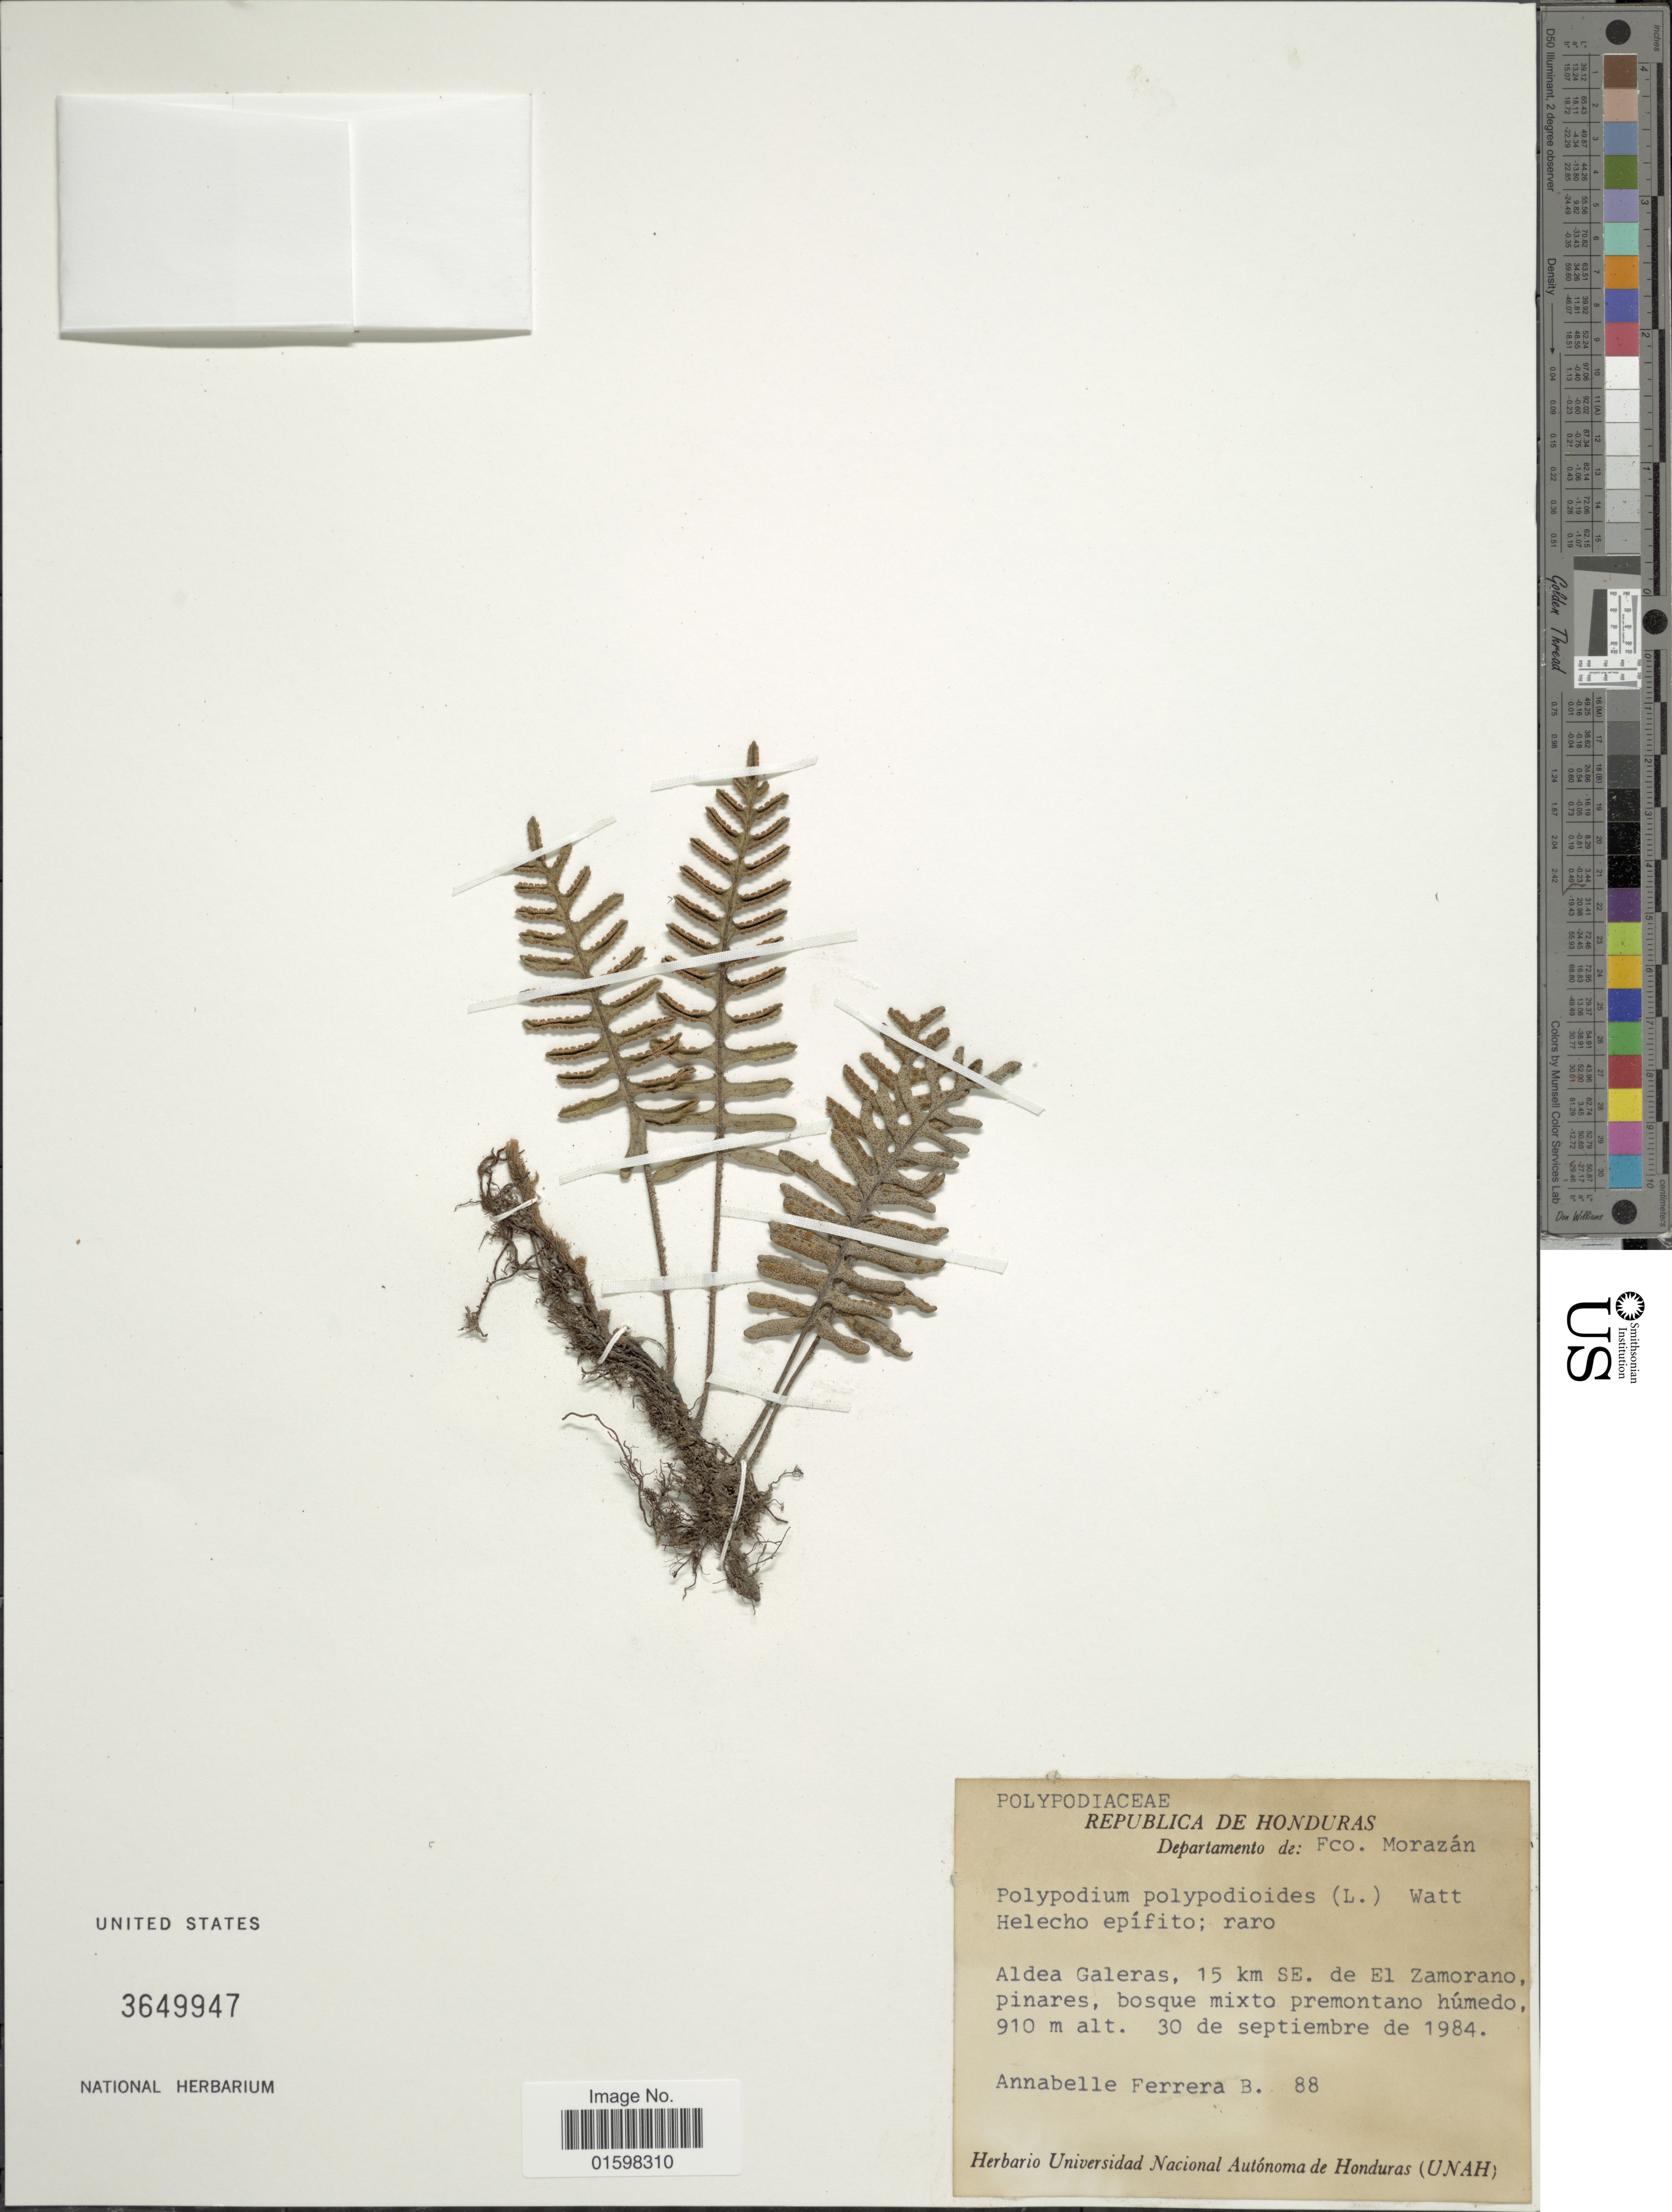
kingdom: Plantae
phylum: Tracheophyta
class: Polypodiopsida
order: Polypodiales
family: Polypodiaceae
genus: Pleopeltis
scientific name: Pleopeltis polypodioides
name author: (L.) E.G. Andrews & Windham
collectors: A. Ferrera B.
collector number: B. 88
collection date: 1984-09-30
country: Honduras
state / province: Fco. Morazán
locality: Departamento de Fco. Morazon. Aldea Galeras, 15 km SE. de El Zomarano, pinares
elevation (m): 910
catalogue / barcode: US 3649947